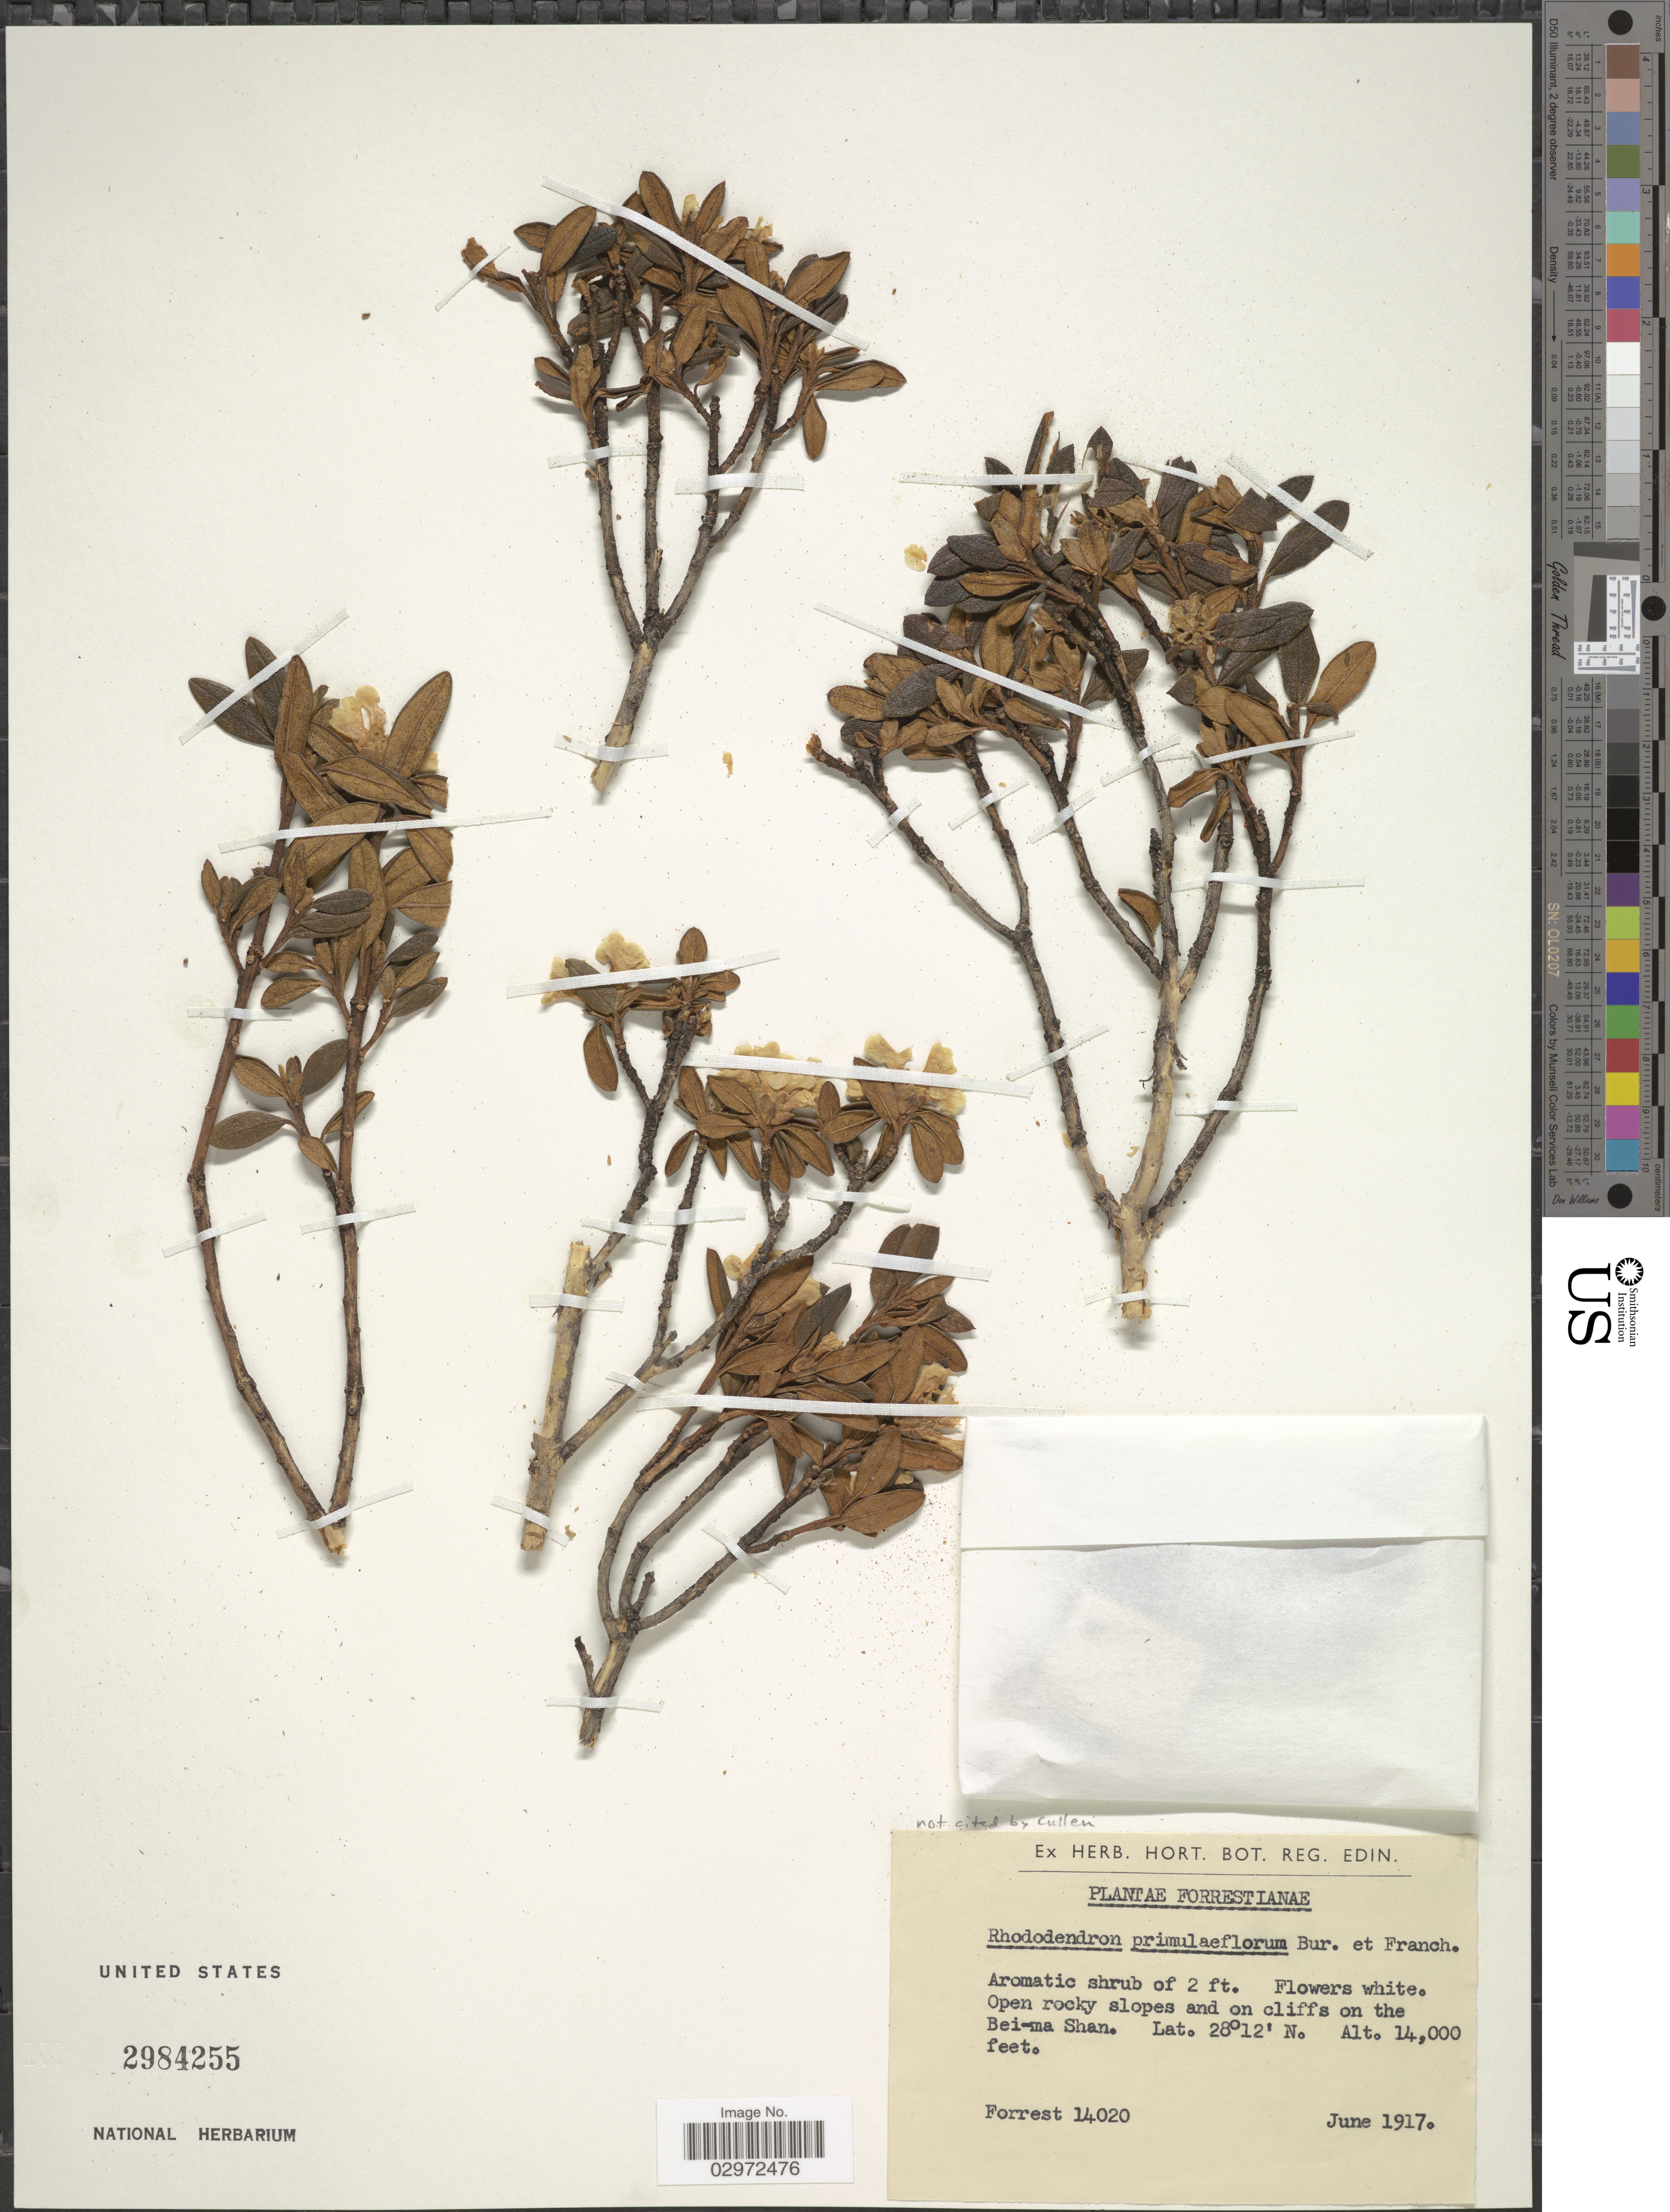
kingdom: Plantae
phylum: Tracheophyta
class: Magnoliopsida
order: Ericales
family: Ericaceae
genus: Rhododendron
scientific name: Rhododendron primuliflorum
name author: É. Bureau & Franch.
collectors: -. Forrest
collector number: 14020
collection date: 1917-06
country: China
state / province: Yunnan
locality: Open rocky slopes and on cliffs on the Bei-ma Shan.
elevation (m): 4267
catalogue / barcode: US 2984255